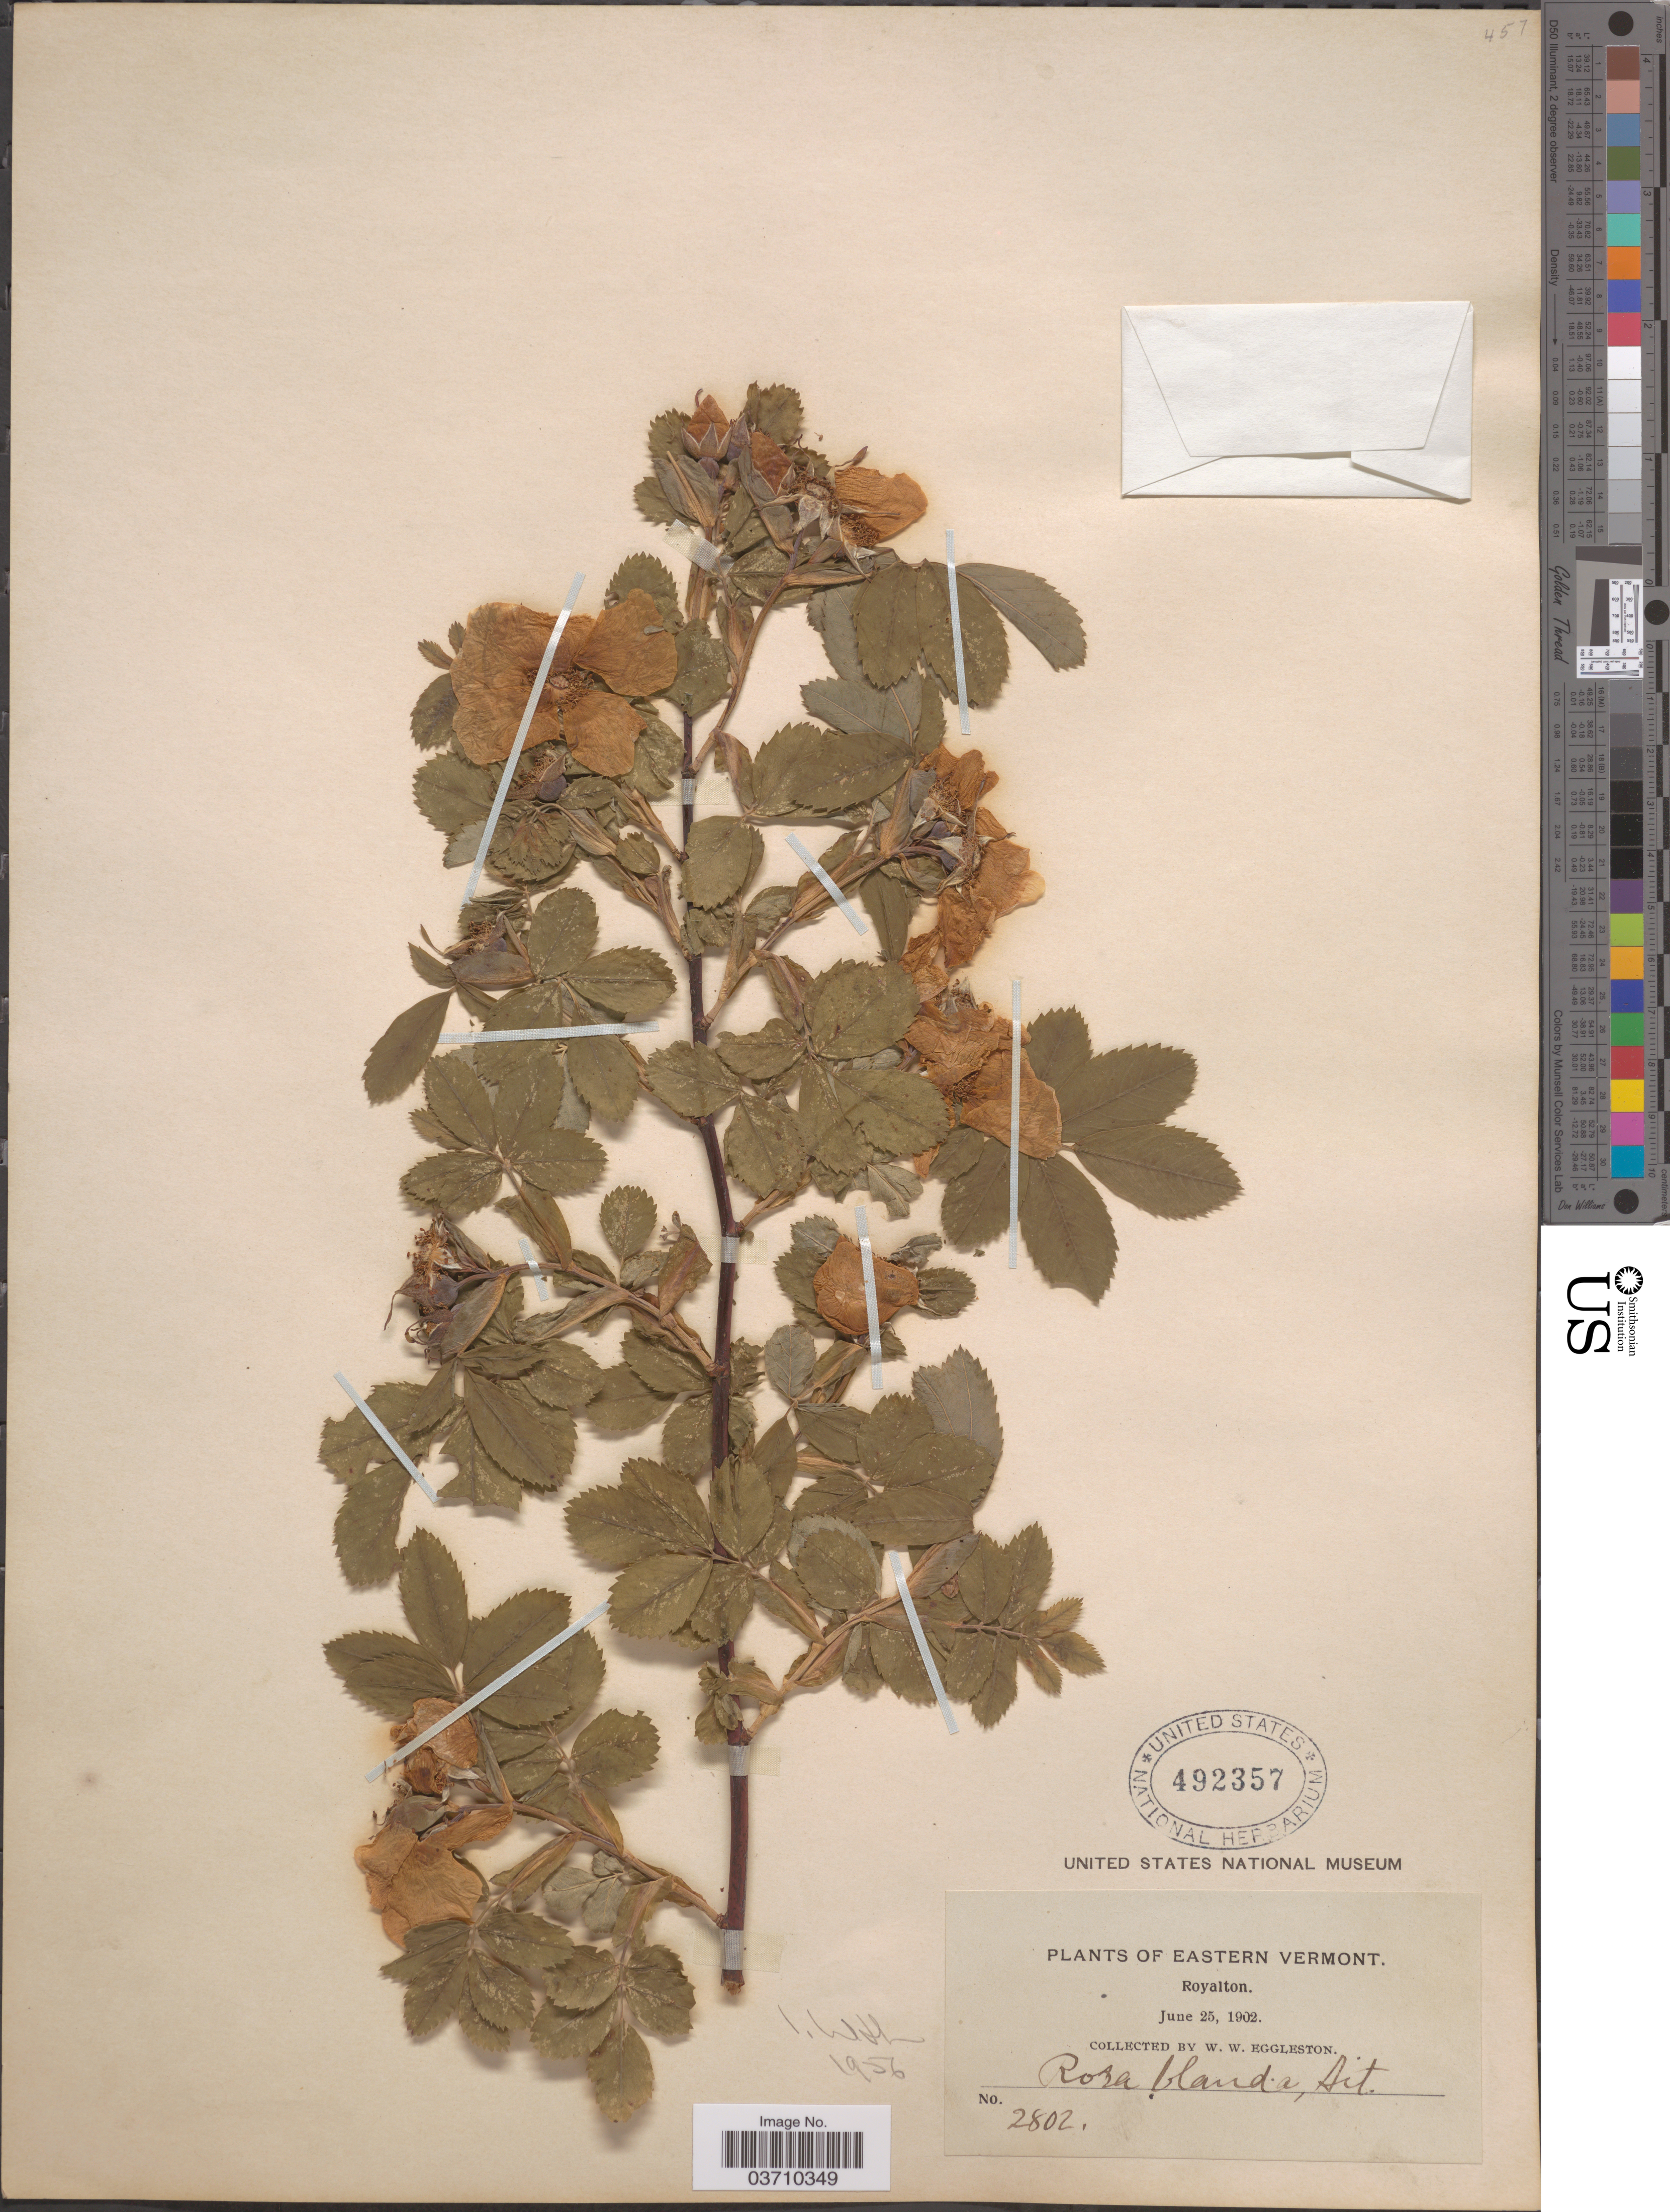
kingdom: Plantae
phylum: Tracheophyta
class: Magnoliopsida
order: Rosales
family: Rosaceae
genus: Rosa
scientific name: Rosa blanda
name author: Aiton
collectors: W. W. Eggleston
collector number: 2802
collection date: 1902-06-25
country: United States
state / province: Vermont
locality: Eastern Vermont. Royalton.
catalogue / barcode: US 492357